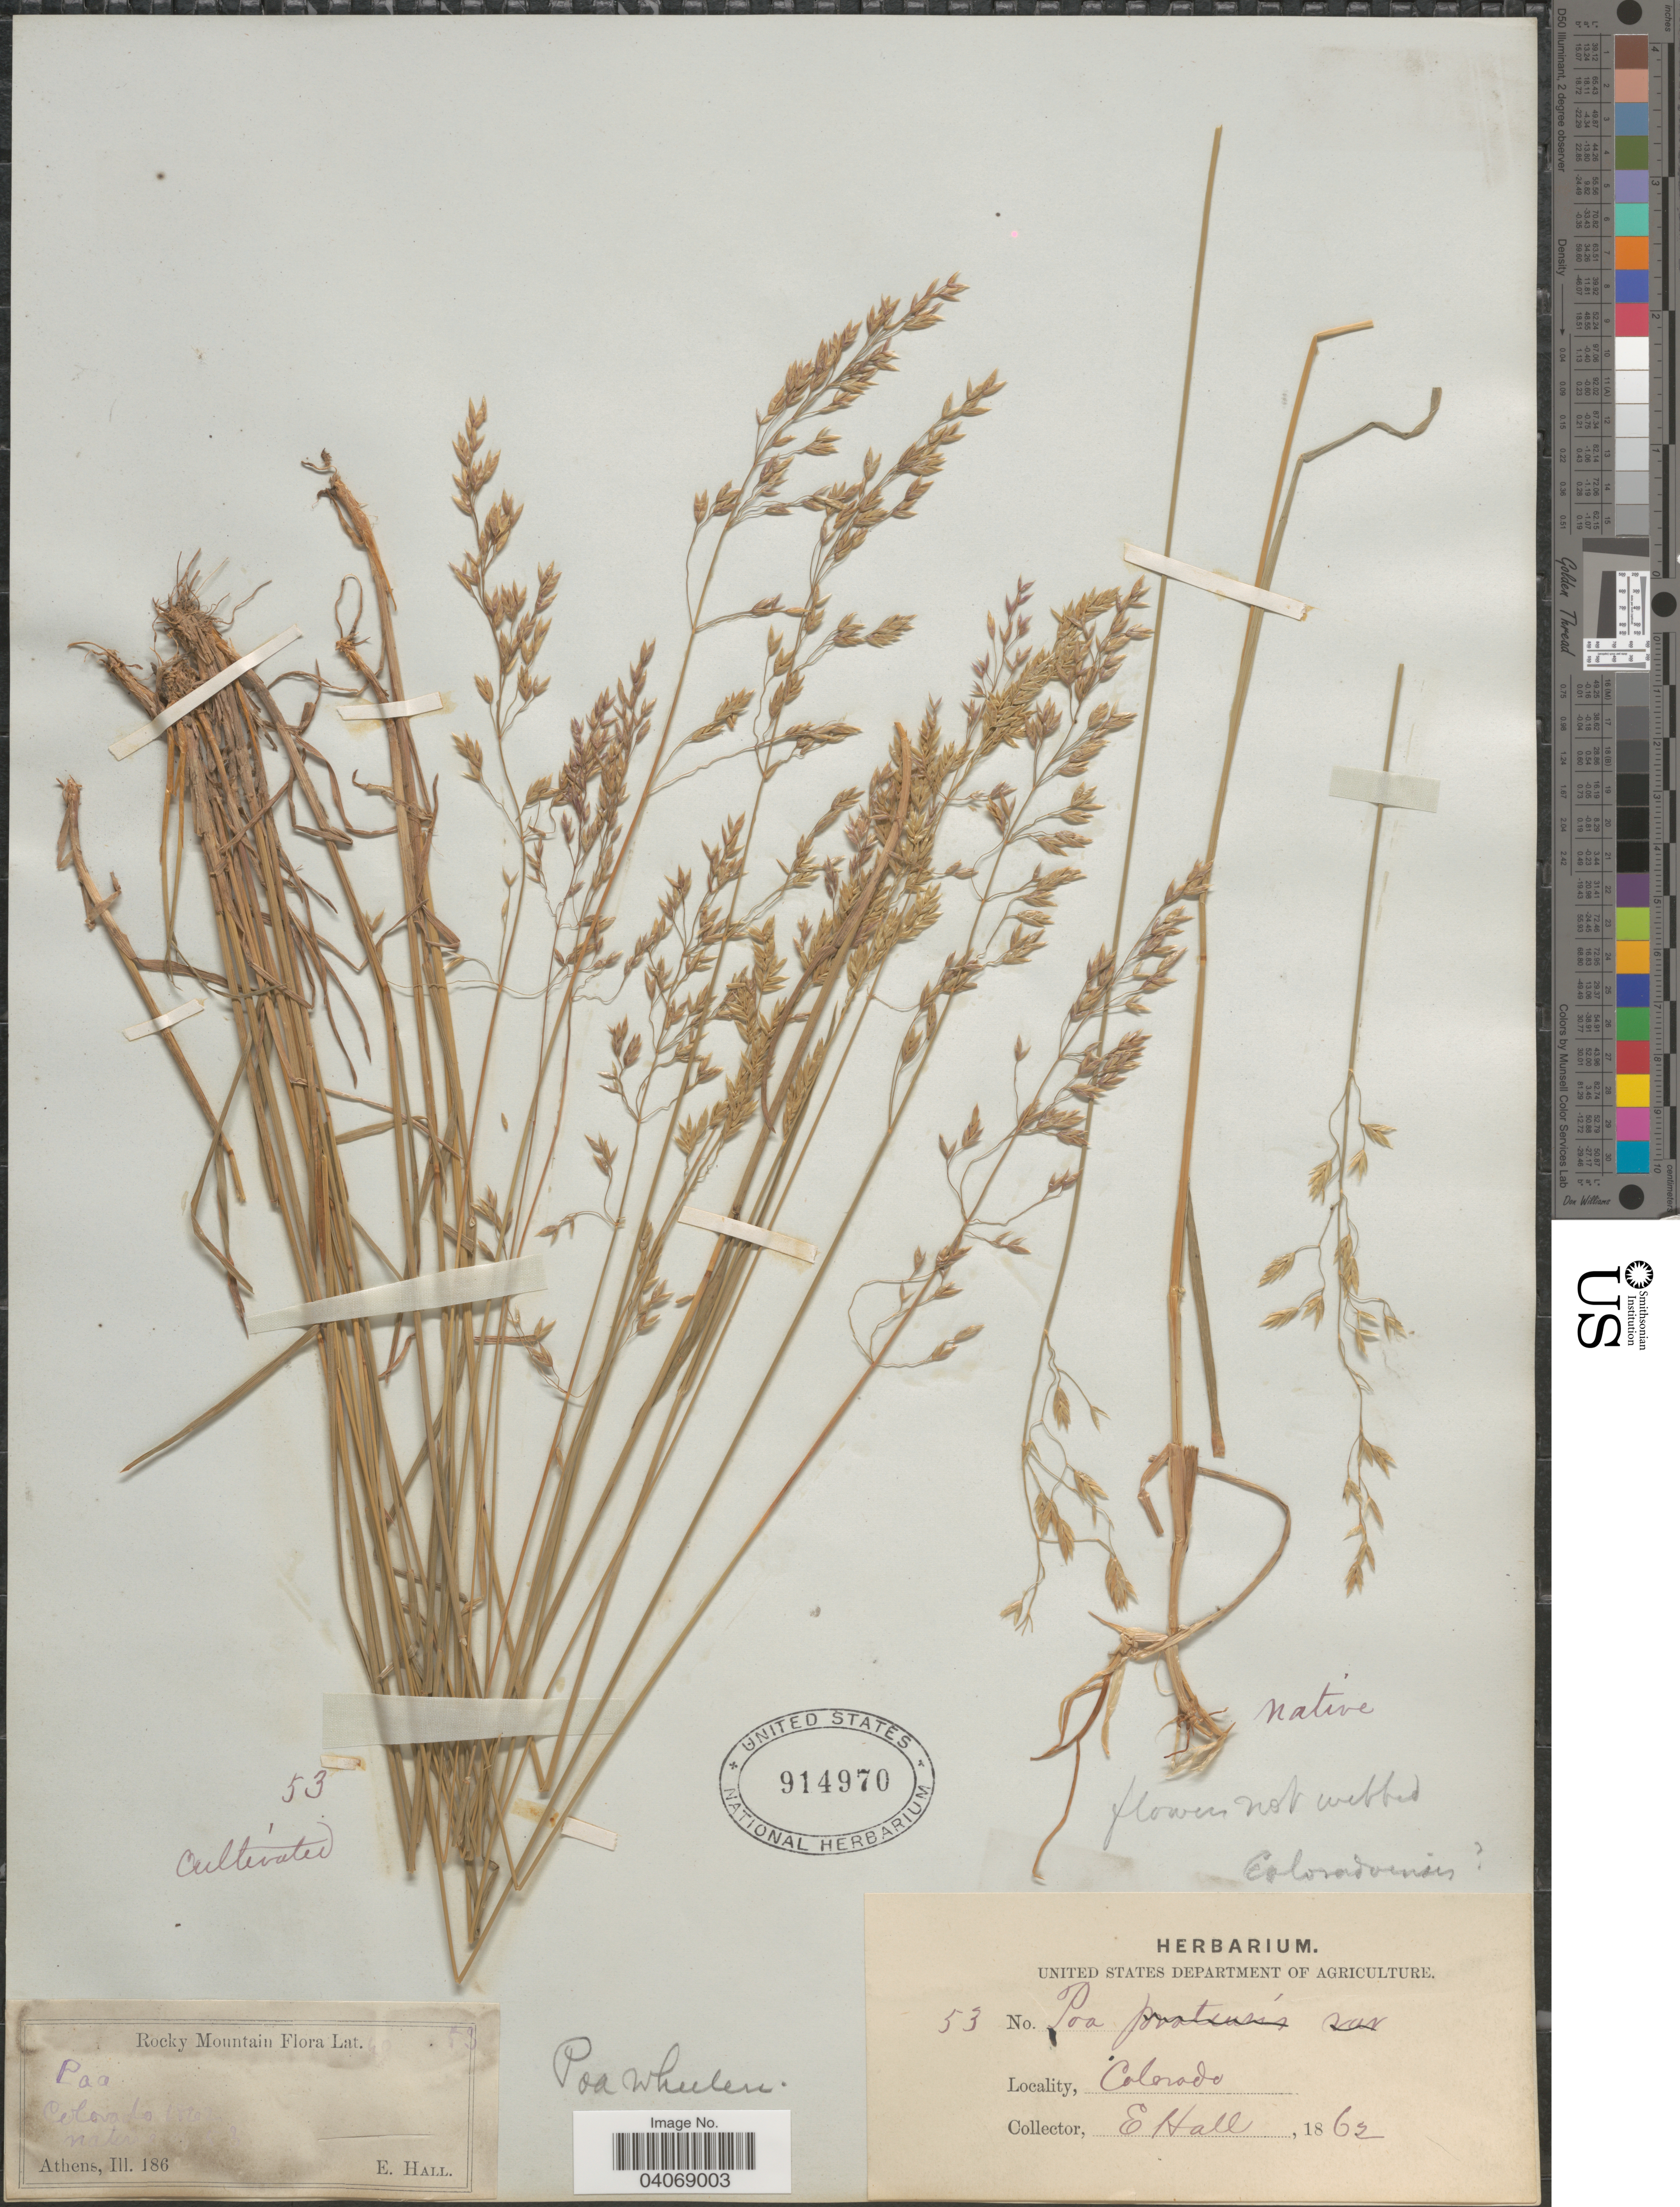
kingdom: Plantae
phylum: Tracheophyta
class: Liliopsida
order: Poales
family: Poaceae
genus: Poa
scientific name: Poa wheeleri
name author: Vasey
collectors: E. Hall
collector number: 53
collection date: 1862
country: United States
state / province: Colorado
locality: Rocky Mountain.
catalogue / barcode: US 914970